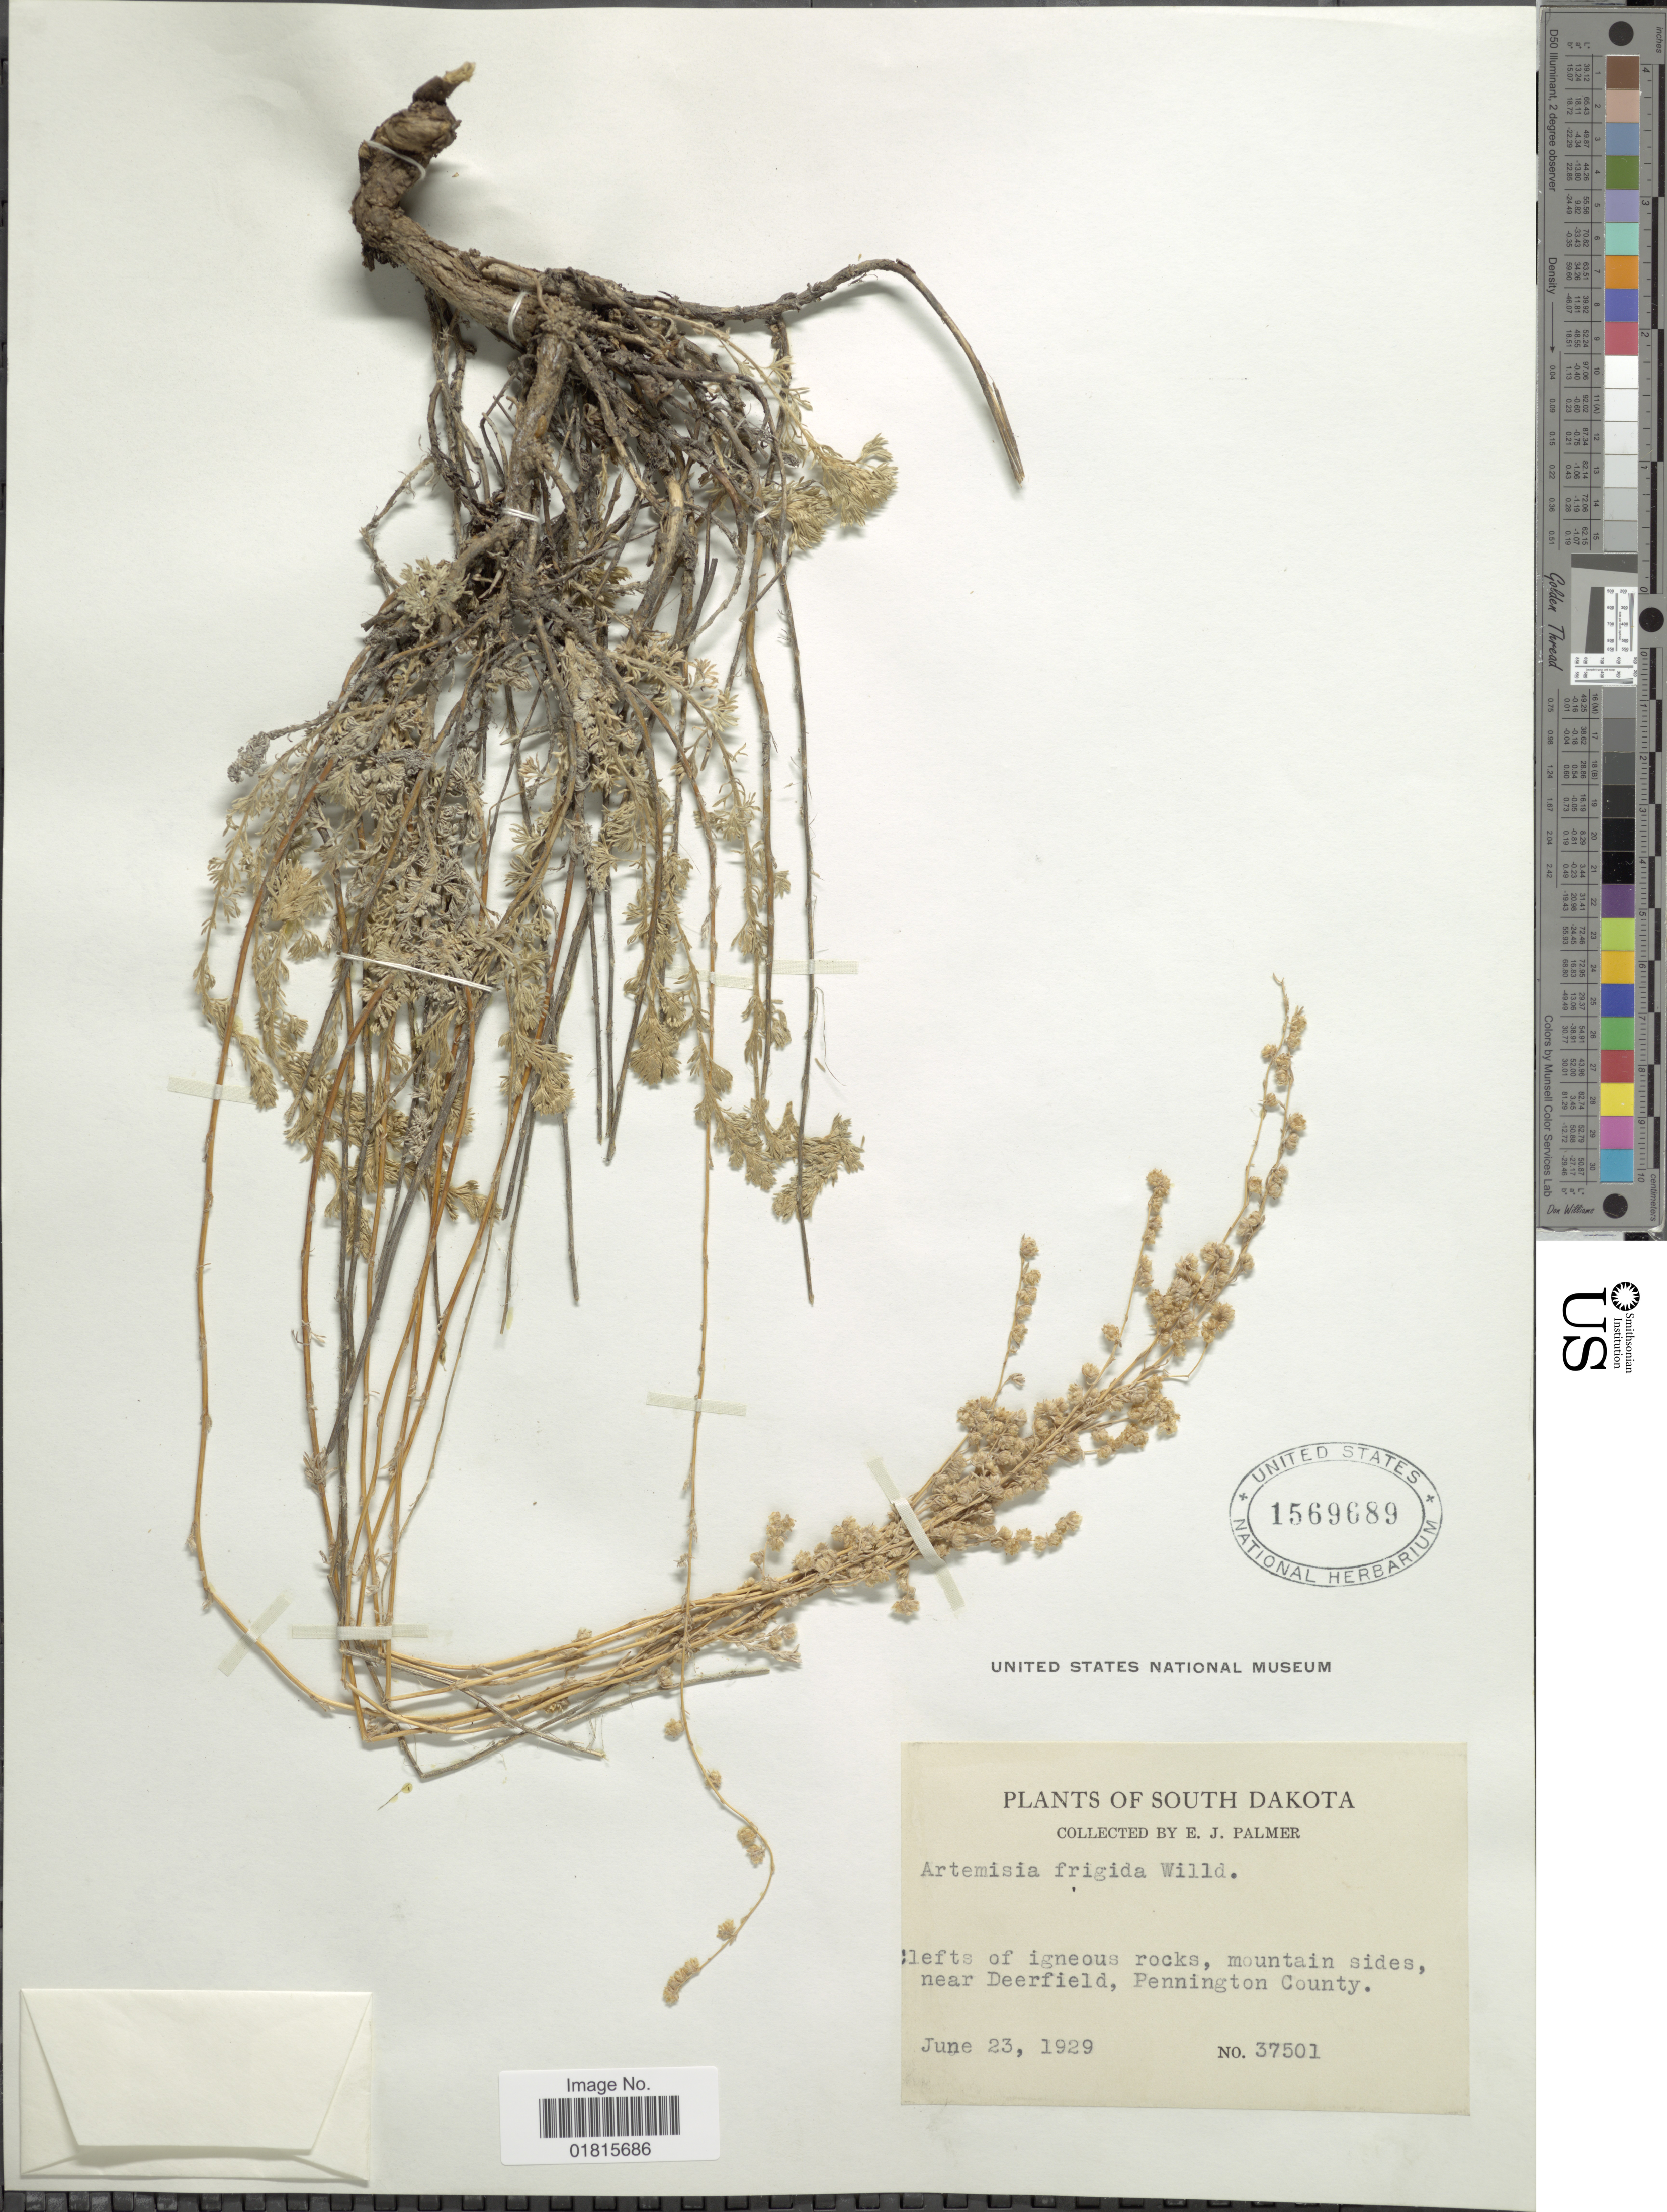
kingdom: Plantae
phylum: Tracheophyta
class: Magnoliopsida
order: Asterales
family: Asteraceae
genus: Artemisia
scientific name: Artemisia frigida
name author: Willd.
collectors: E. J. Palmer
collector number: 37501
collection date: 1929-06-23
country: United States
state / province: South Dakota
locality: Clefts of igneous rocks, mountain sides, near Deerfield, Pennington County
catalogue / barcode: US 1569689